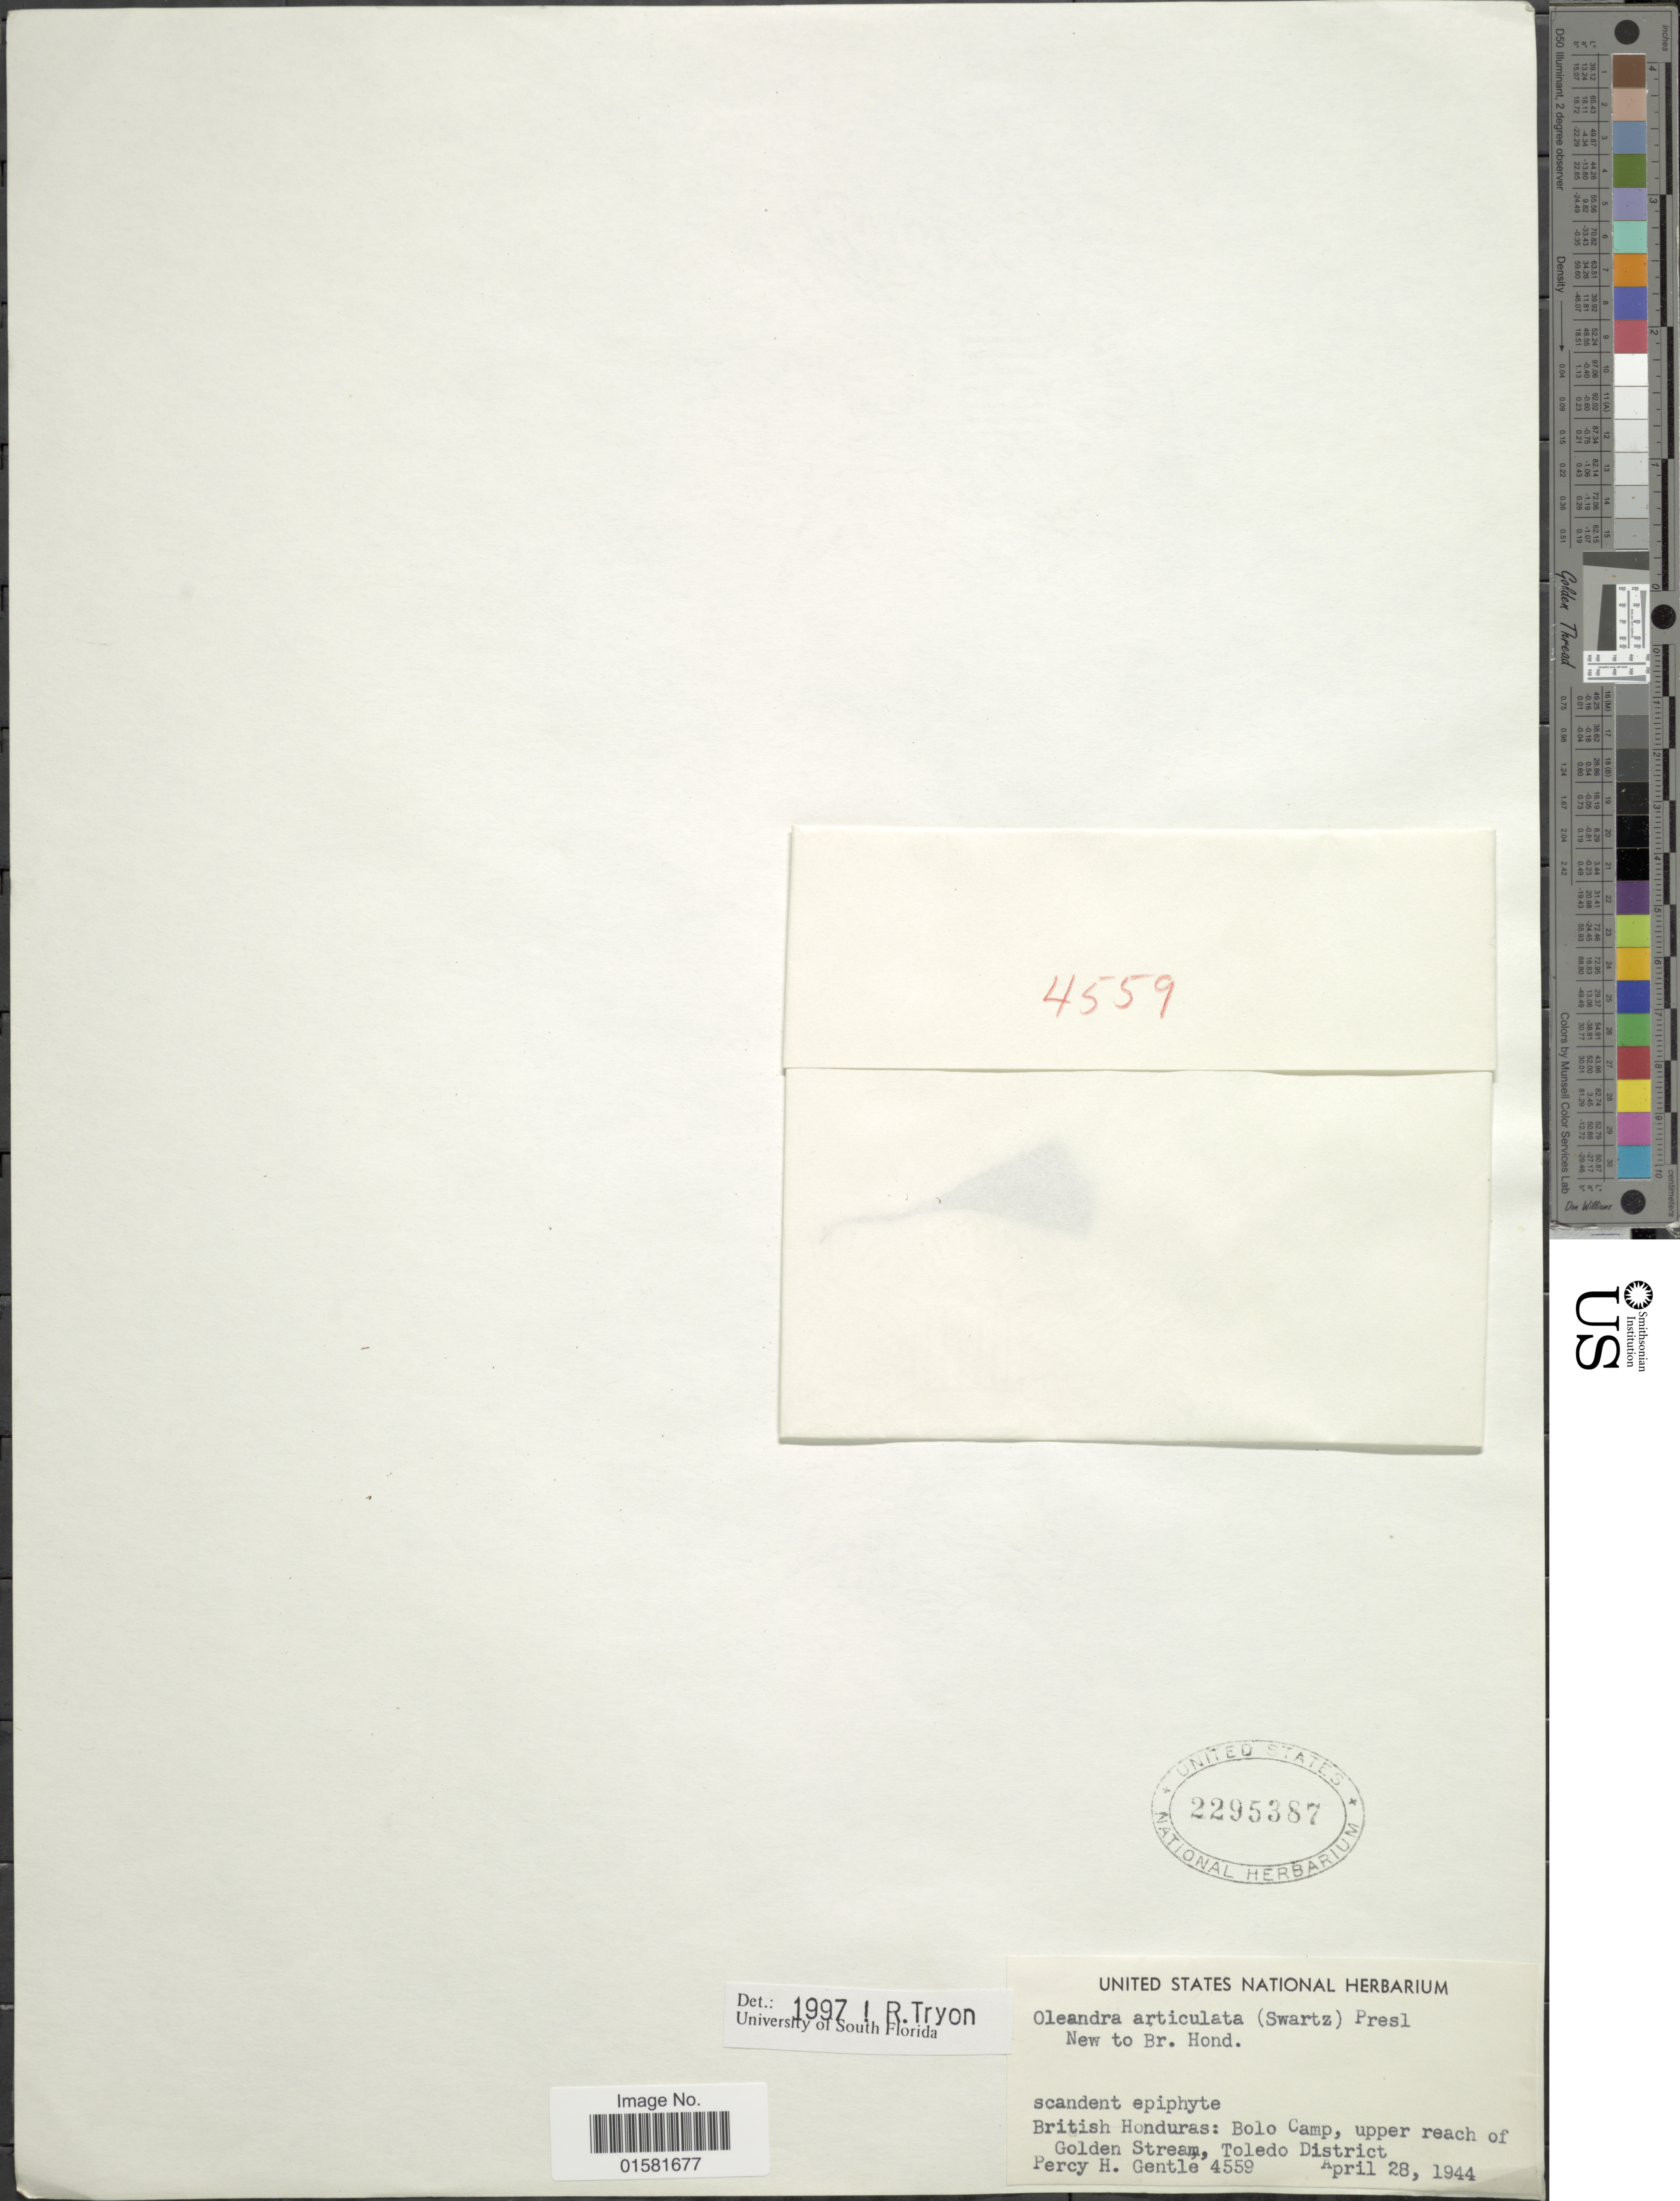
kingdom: Plantae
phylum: Tracheophyta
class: Polypodiopsida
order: Polypodiales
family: Oleandraceae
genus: Oleandra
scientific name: Oleandra articulata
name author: (Sw.) C. Presl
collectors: P. H. Gentle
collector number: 4559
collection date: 1944-04-28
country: Belize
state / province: Toledo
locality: British honduras: Bolo Camp, upper reach of Golden Stream, Toledo District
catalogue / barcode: US 2295387